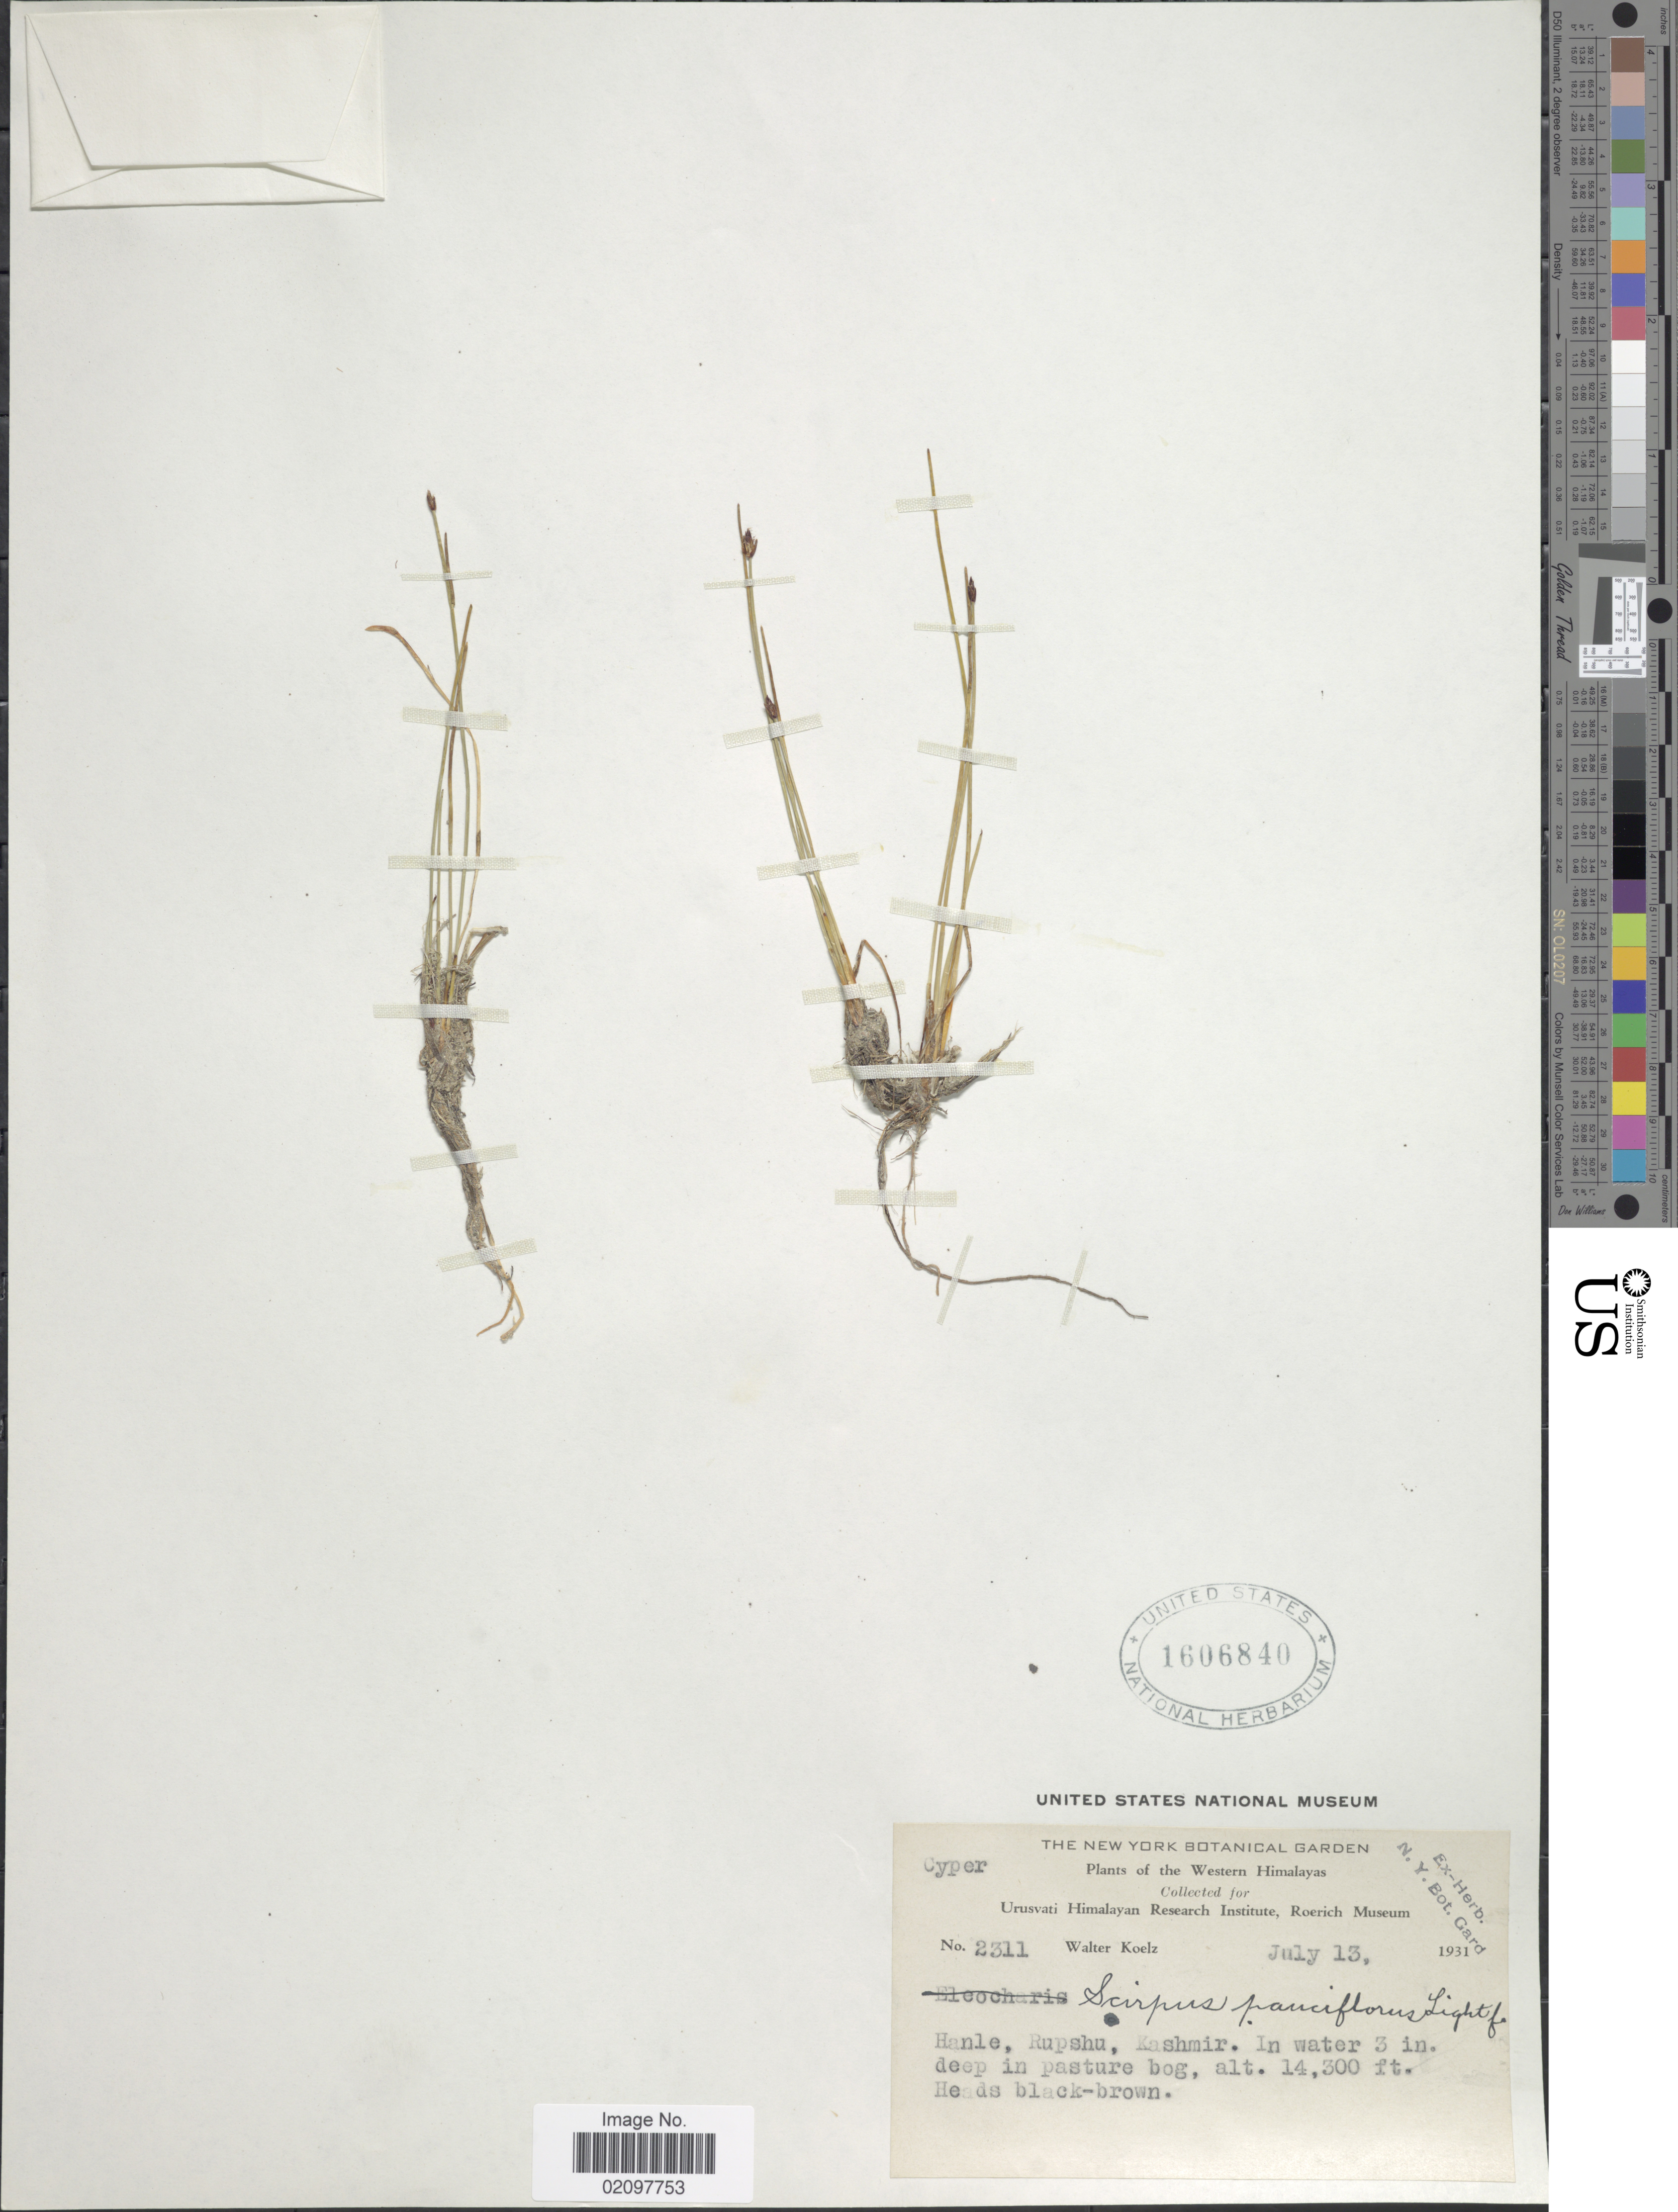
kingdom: Plantae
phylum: Tracheophyta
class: Liliopsida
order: Poales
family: Cyperaceae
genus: Eleocharis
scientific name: Eleocharis quinqueflora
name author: (Hartmann) O. Schwarz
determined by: Strong, Mark T., (BOT), Smithsonian Institution - National Museum of Natural History (UNITED STATES)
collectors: W. N. Koelz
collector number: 2311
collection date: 1931-07-13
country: India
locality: Western Himalaya. Hanle, Rupshu, Kashmir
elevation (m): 4359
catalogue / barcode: US 1606840